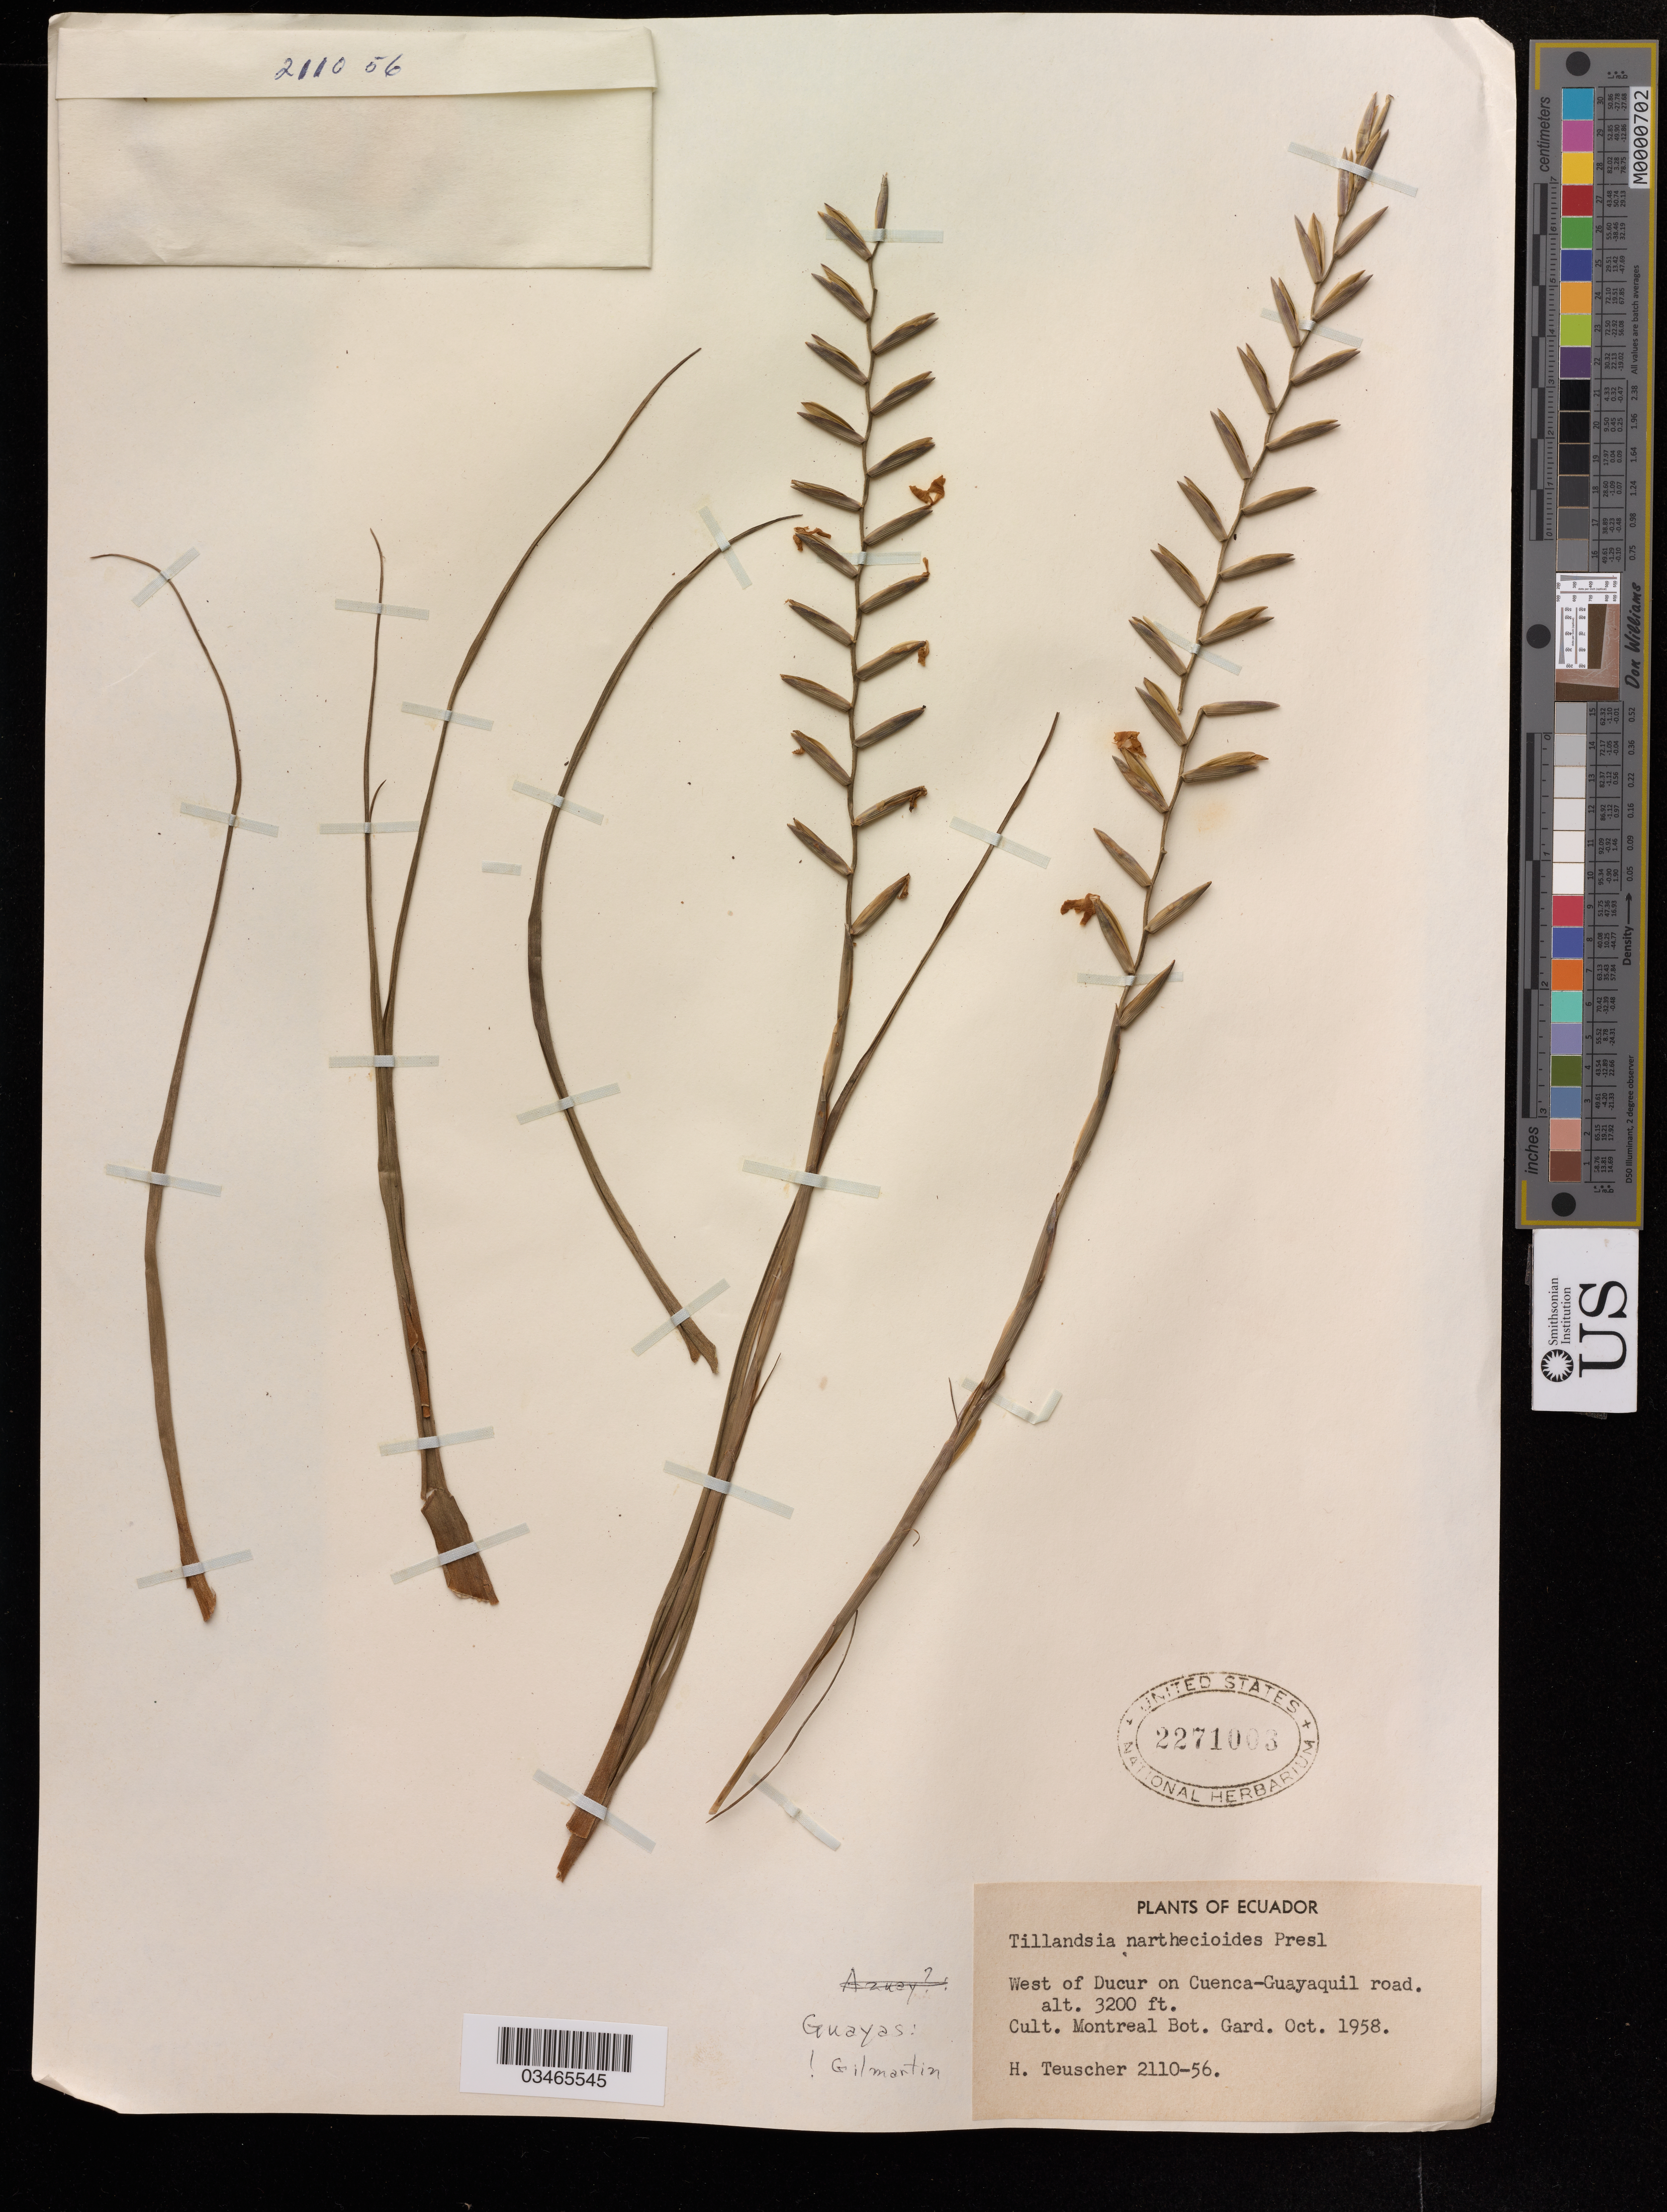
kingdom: Plantae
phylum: Tracheophyta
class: Liliopsida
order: Poales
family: Bromeliaceae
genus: Tillandsia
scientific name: Tillandsia narthecioides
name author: C. Presl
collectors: H. Teuscher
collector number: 2110-56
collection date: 1958-10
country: Ecuador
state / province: Bolívar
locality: W of Cuenca on Cuenca-Guayaquil Road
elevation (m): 975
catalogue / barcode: US 2271003